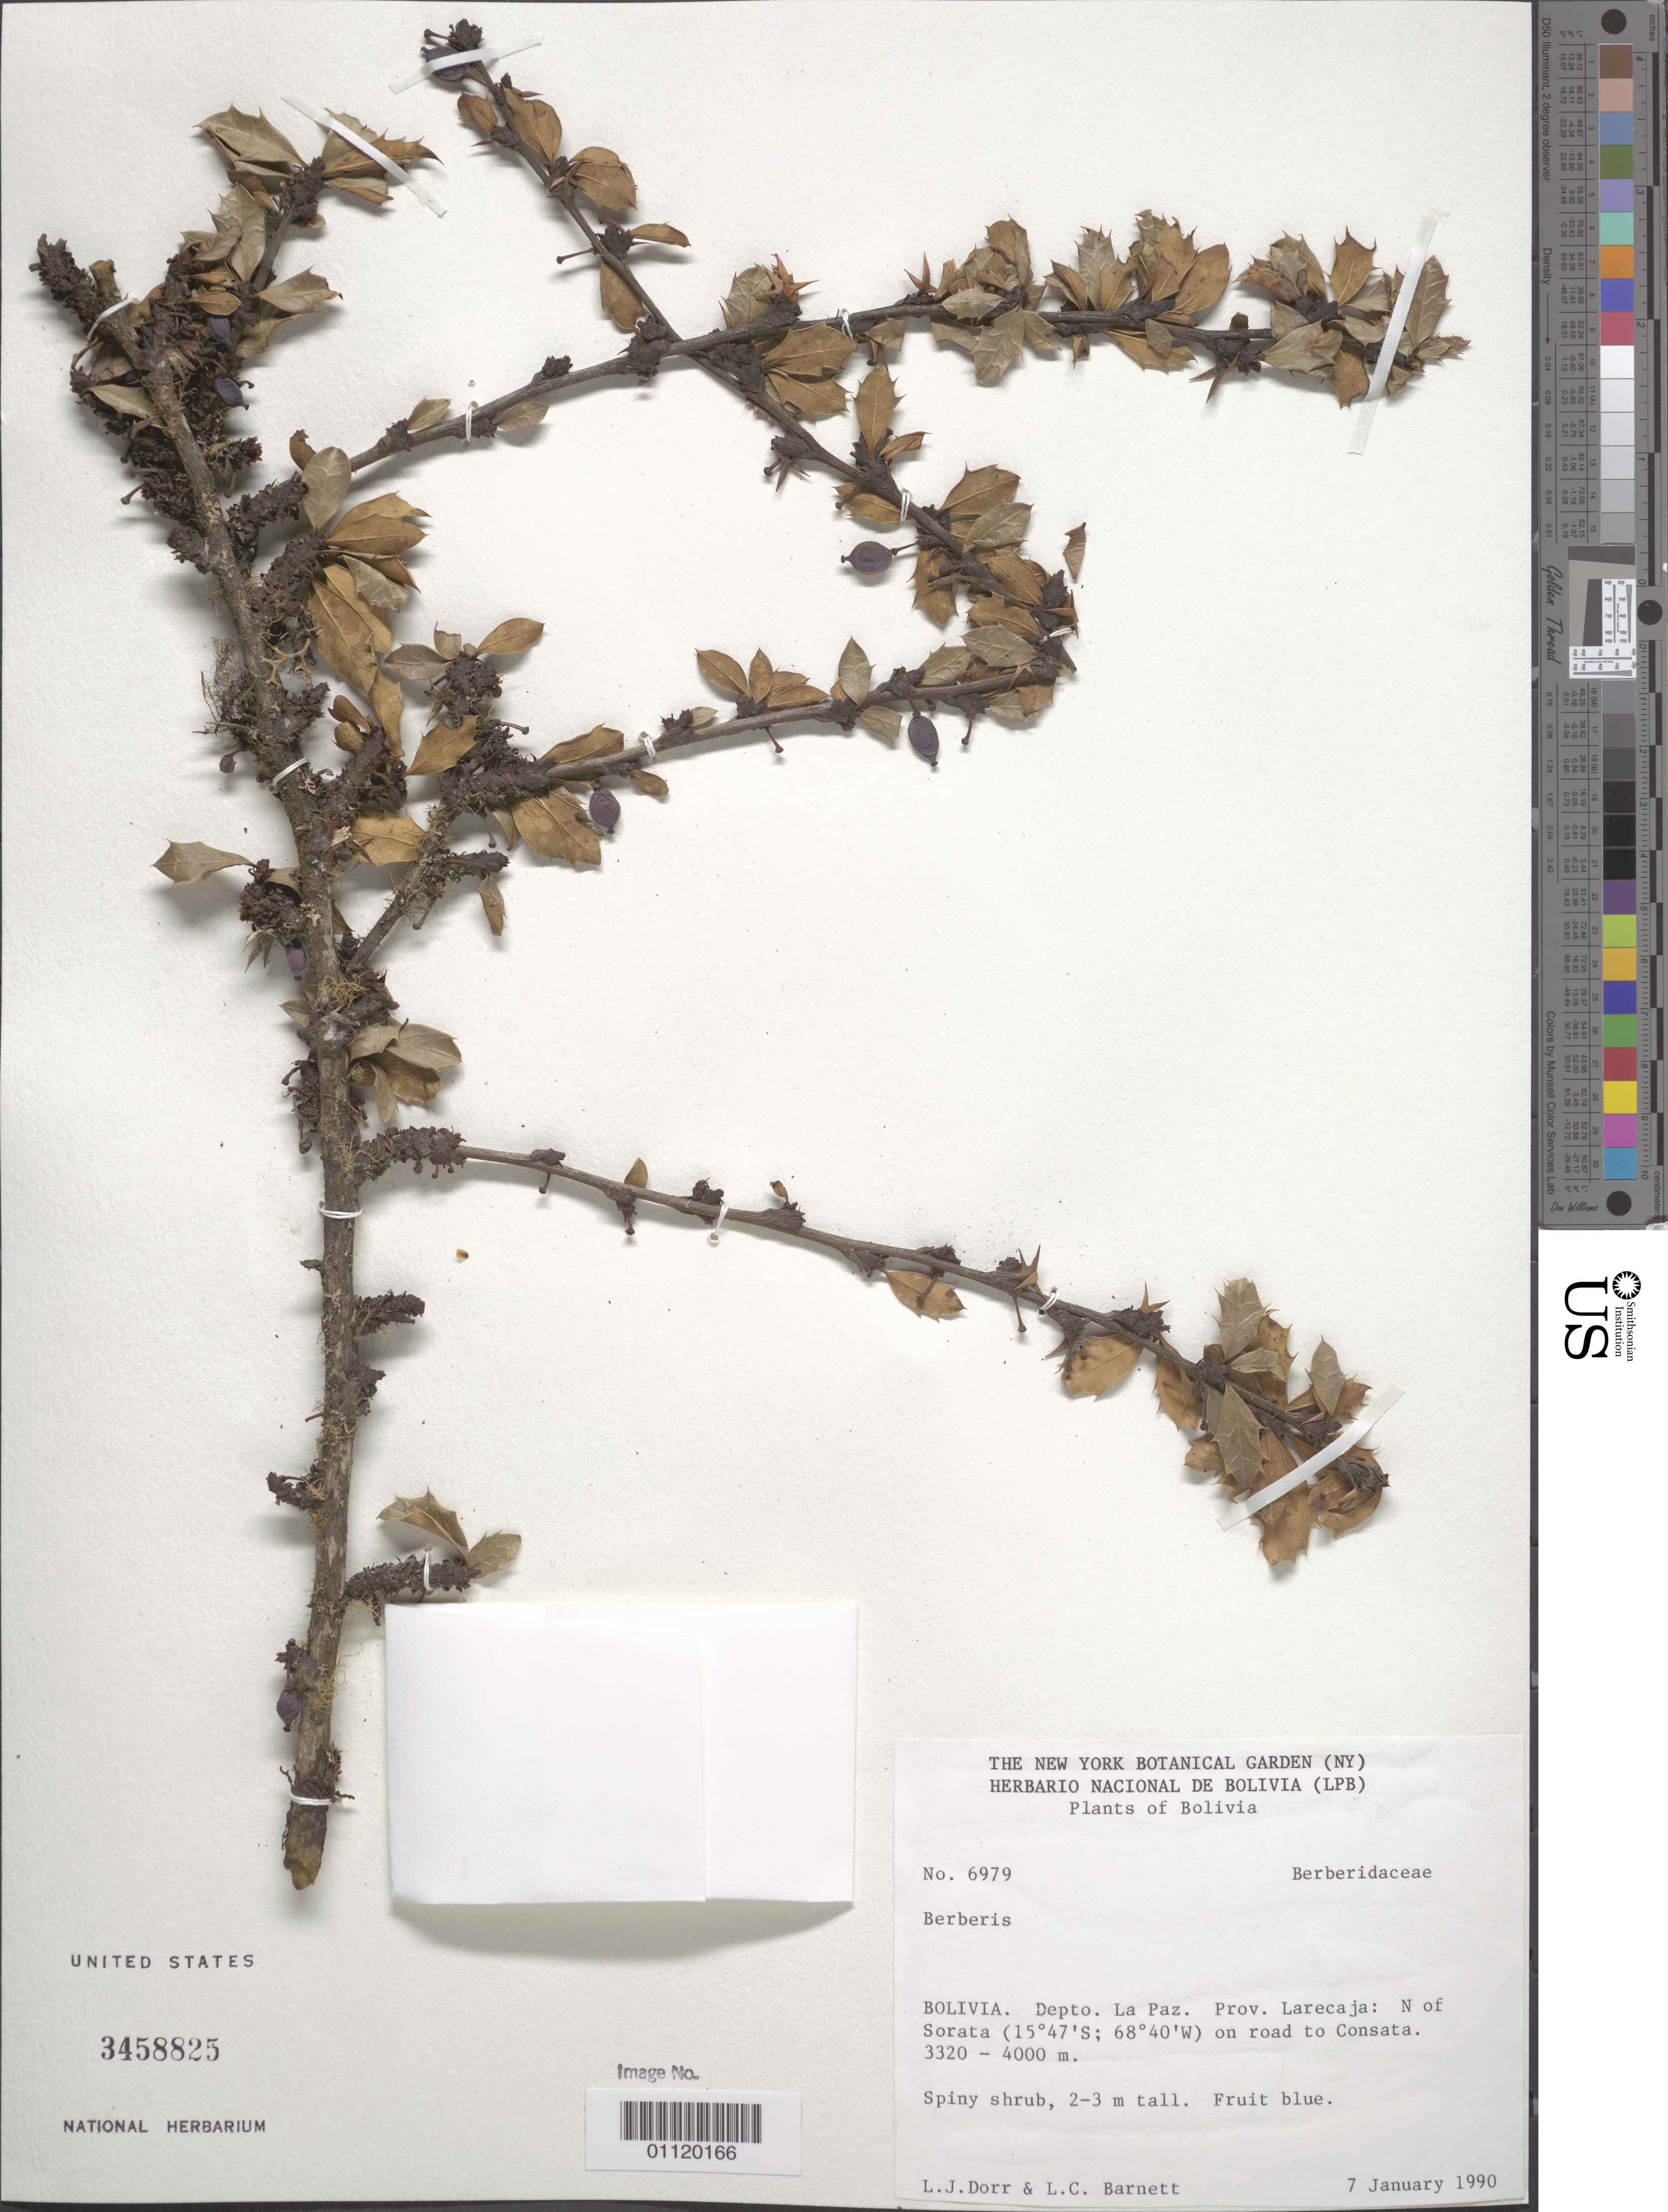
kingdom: Plantae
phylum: Tracheophyta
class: Magnoliopsida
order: Ranunculales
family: Berberidaceae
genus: Berberis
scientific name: Berberis sp.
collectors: L. J. Dorr & L. C. Barnett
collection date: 1990-01-07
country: Bolivia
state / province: La Paz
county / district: Larecaja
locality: North of Sorata on road to Consata.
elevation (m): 3320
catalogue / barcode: US 3458825